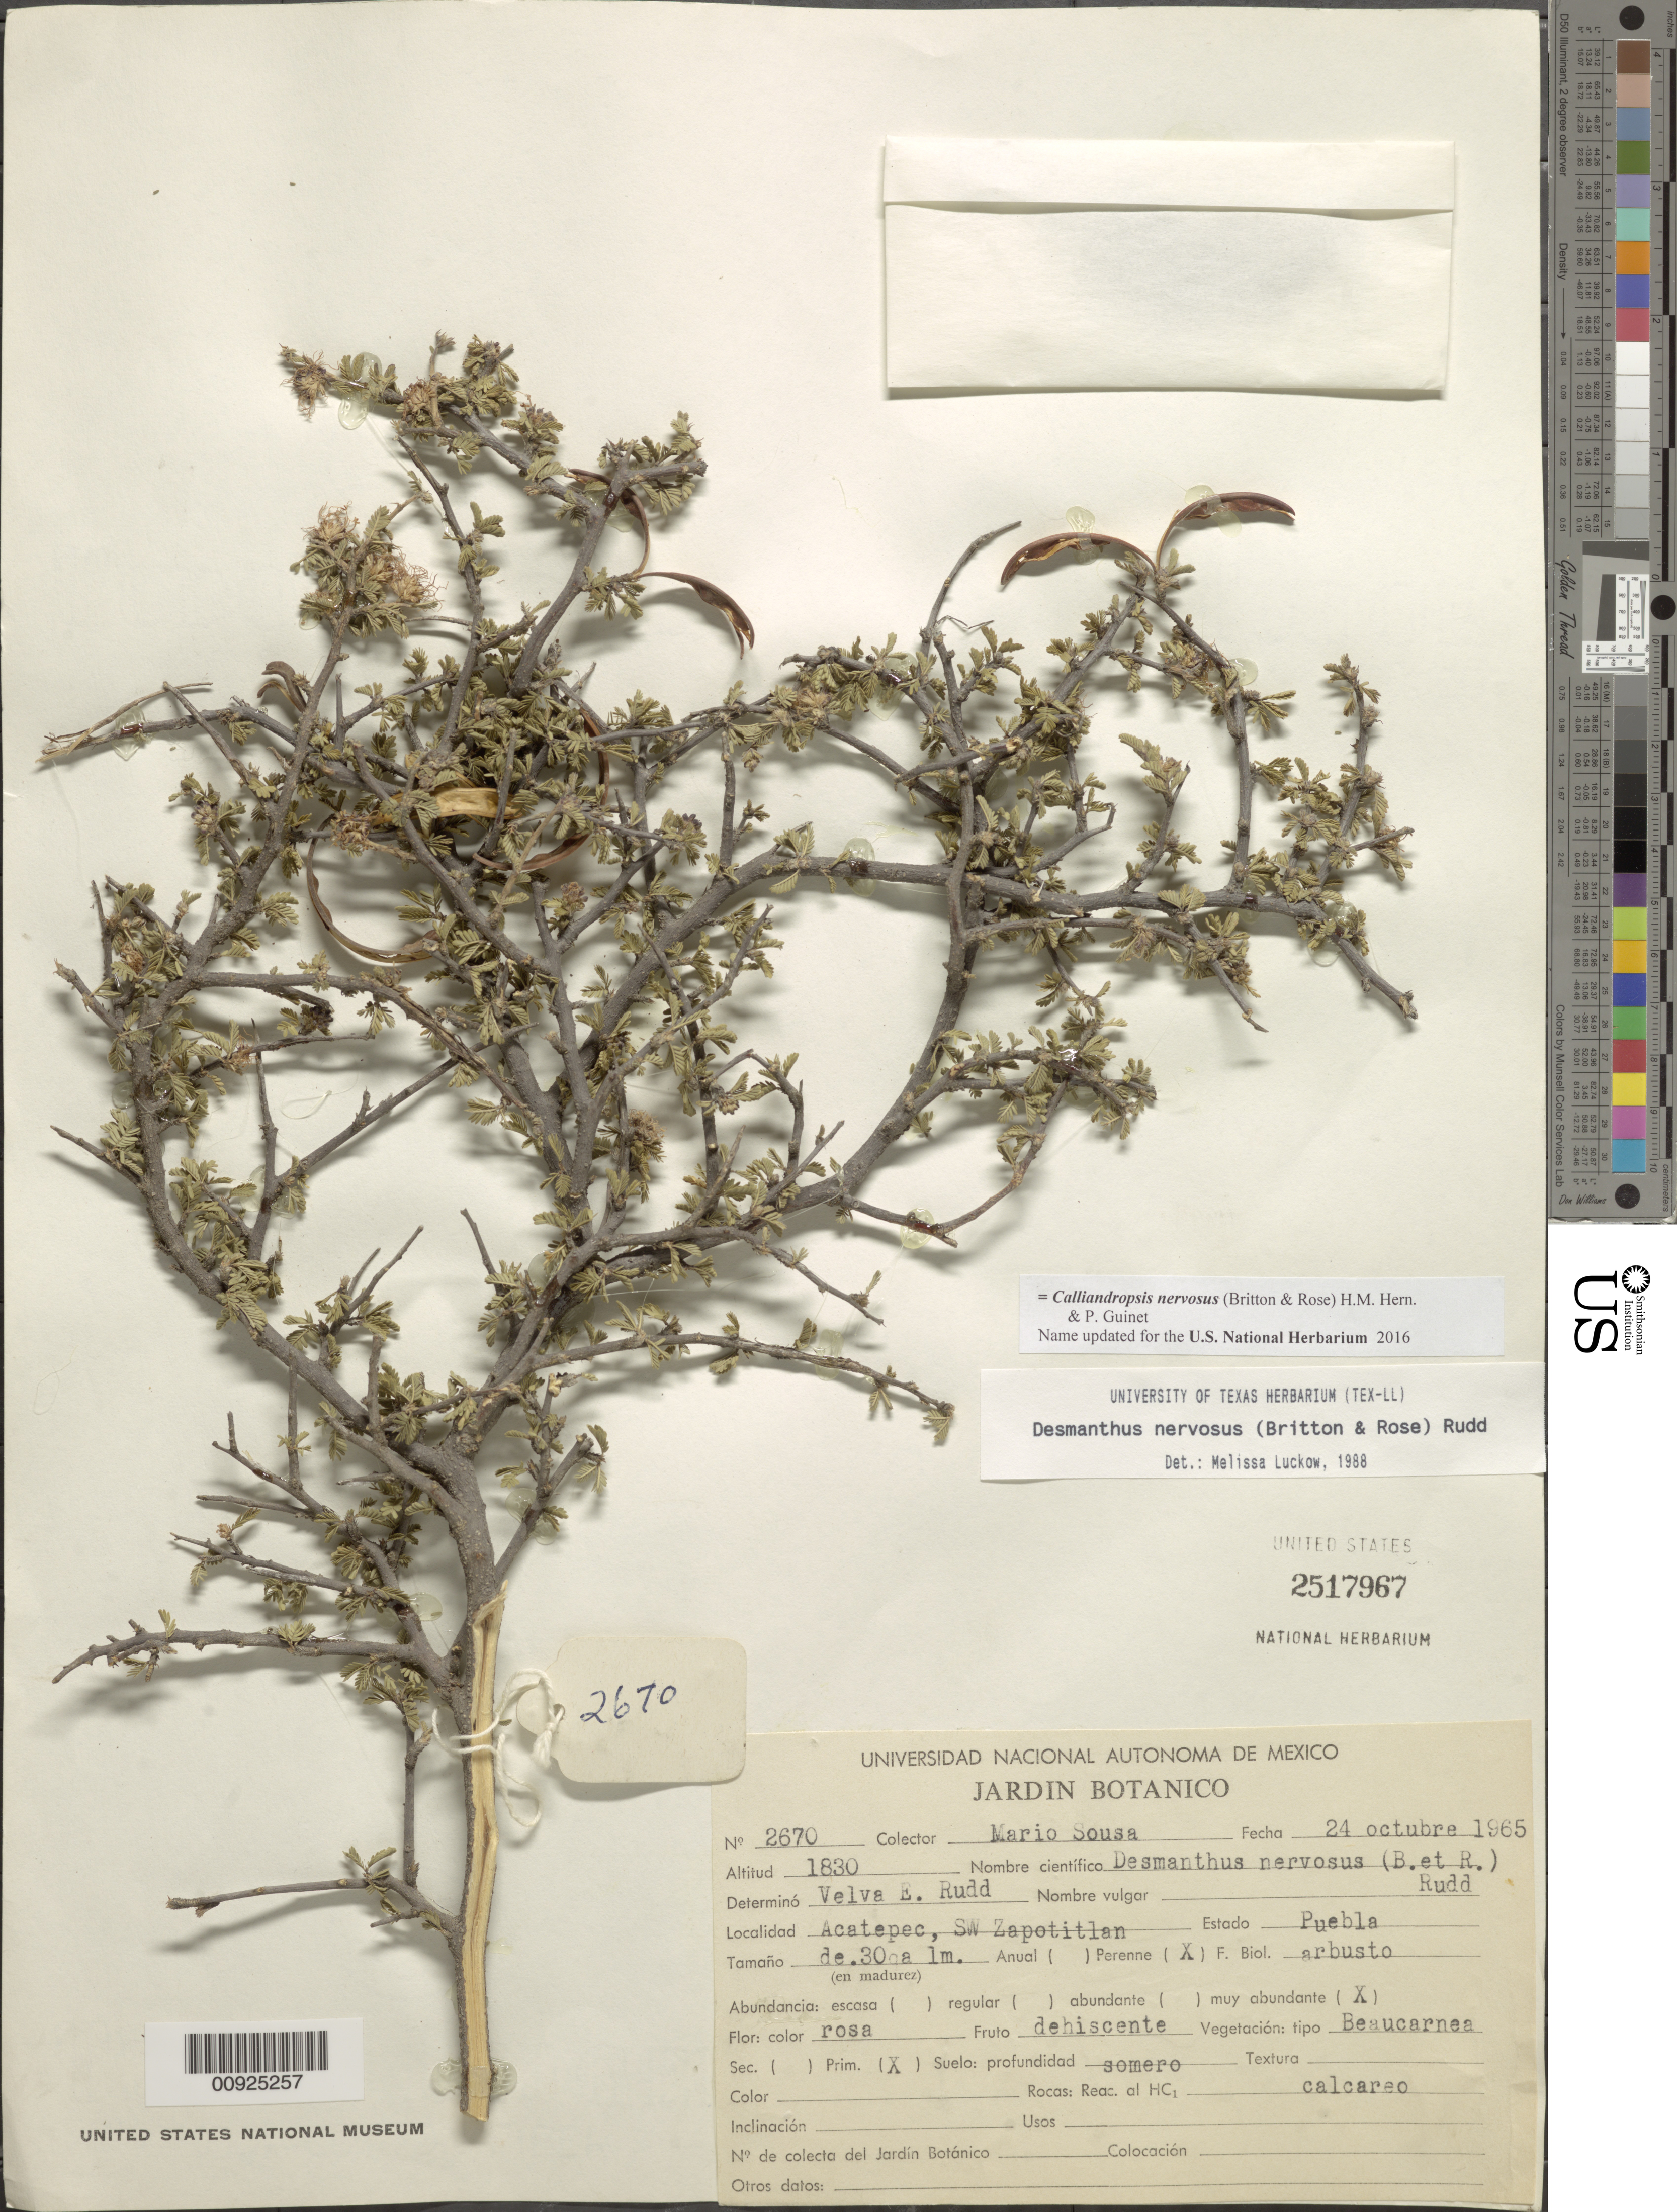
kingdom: Plantae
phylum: Tracheophyta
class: Magnoliopsida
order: Fabales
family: Fabaceae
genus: Calliandropsis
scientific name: Calliandropsis sp.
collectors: M. Sousa S.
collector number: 2670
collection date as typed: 24 Oct 1965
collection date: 1965-10-24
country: Mexico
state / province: Puebla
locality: Acatepec, SW Zapotitlán, Estado Puebla.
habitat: Vegetación tipo Beaucarnea; primaria. Suelo somero, calcareo.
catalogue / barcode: US 2517967